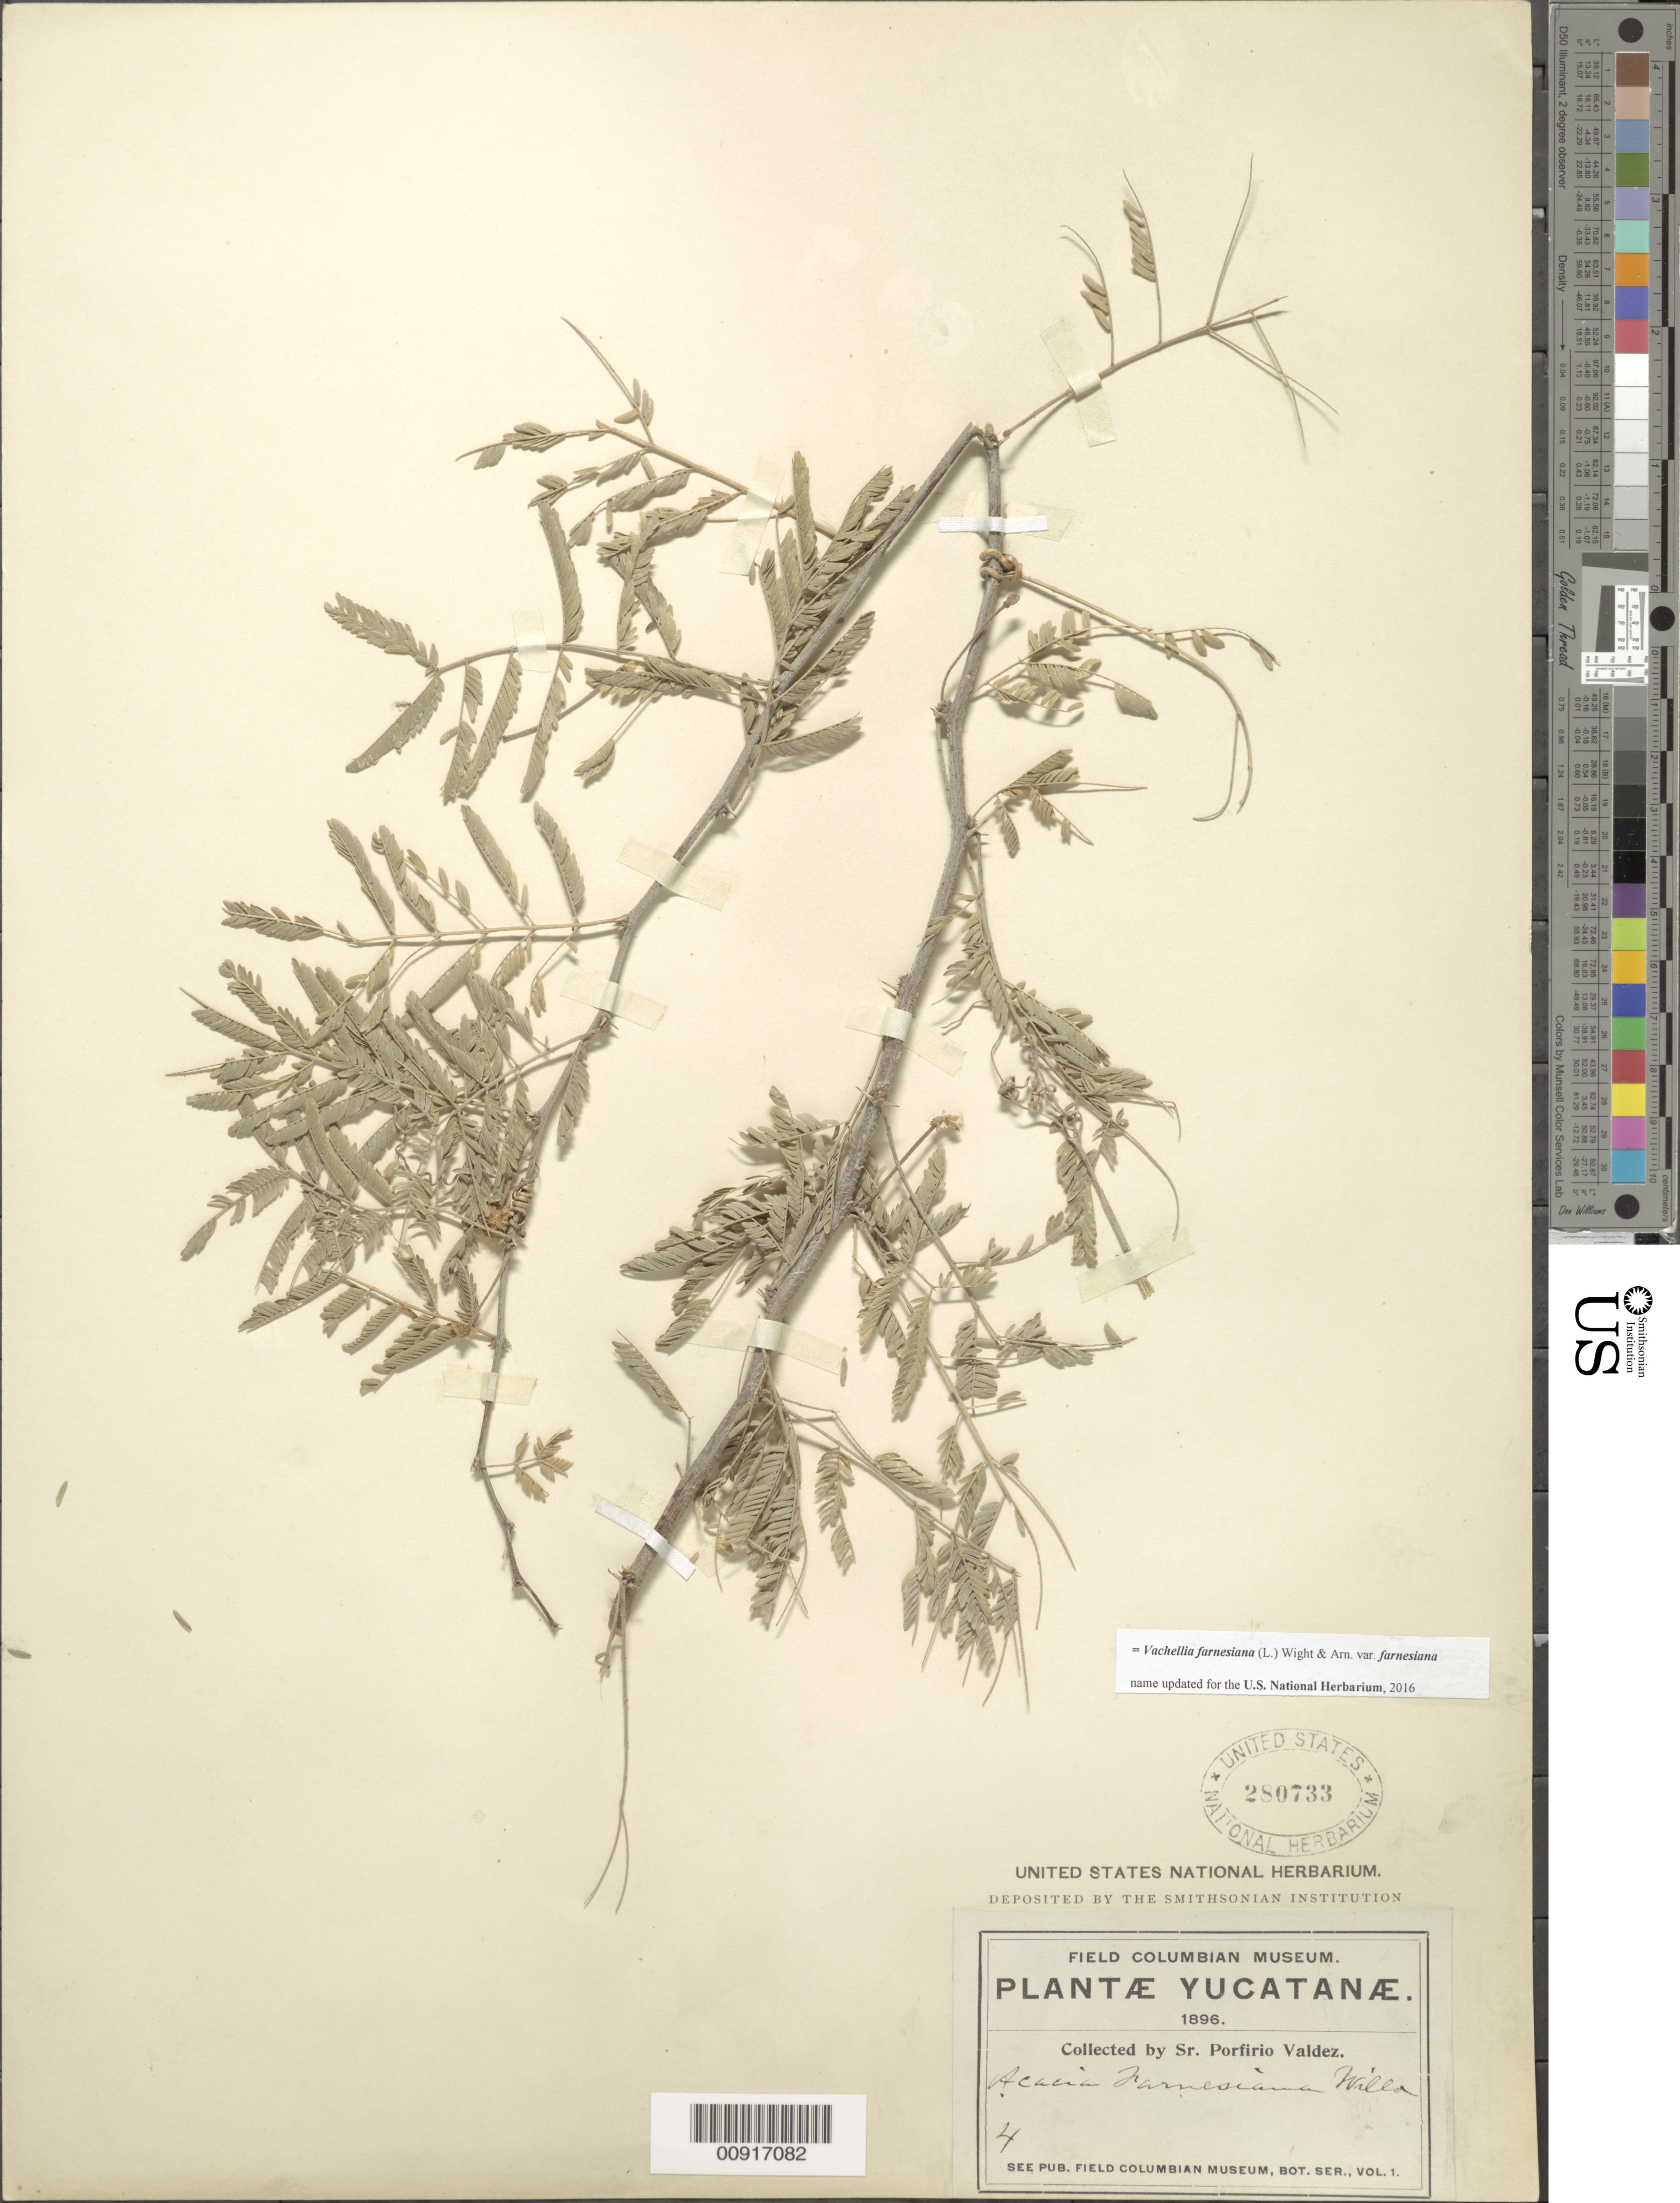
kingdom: Plantae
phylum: Tracheophyta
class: Magnoliopsida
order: Fabales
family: Fabaceae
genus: Vachellia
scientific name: Vachellia farnesiana var. farnesiana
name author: (L.) Wight & Arn.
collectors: P. Valdez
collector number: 4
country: Mexico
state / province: Yucatán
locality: Yucatán.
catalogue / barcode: US 280733